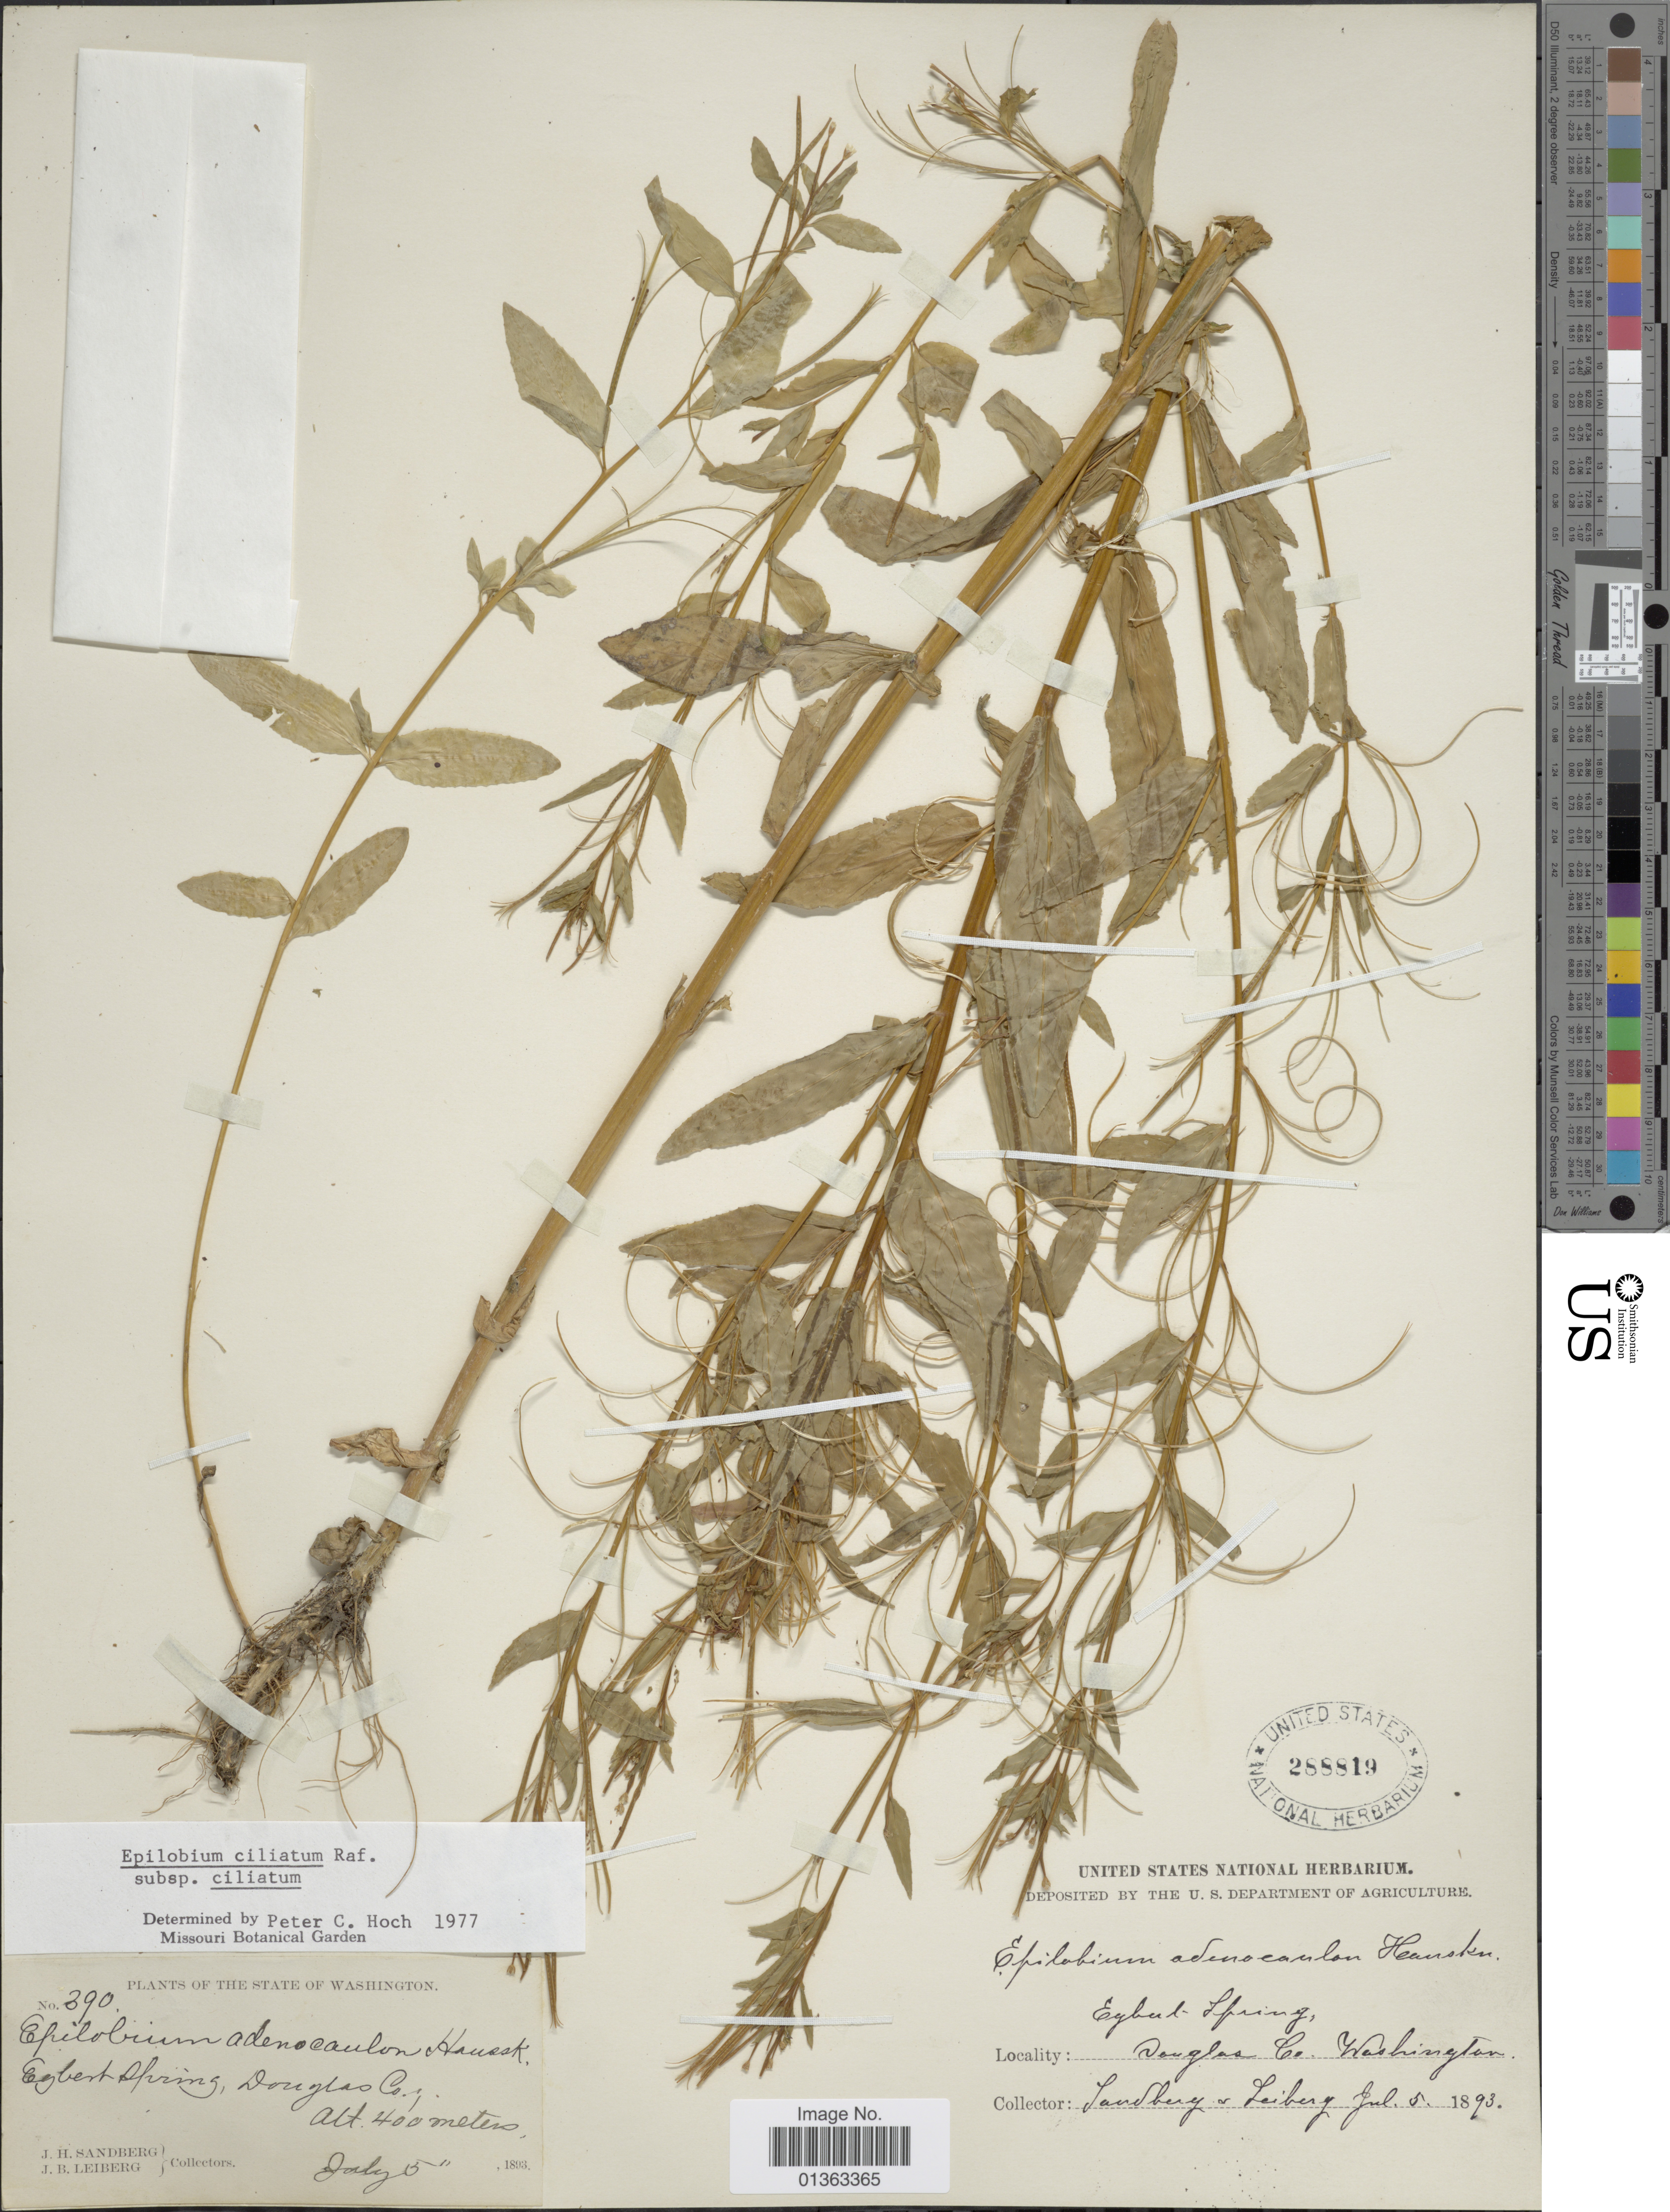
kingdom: Plantae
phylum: Tracheophyta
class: Magnoliopsida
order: Myrtales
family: Onagraceae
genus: Epilobium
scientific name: Epilobium ciliatum subsp. ciliatum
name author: Raf.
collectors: J. H. Sandberg & J. B. Leiberg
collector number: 390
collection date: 1893-07-05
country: United States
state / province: Washington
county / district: Douglas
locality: Egbert Spring, Douglas Co.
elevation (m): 400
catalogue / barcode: US 288819